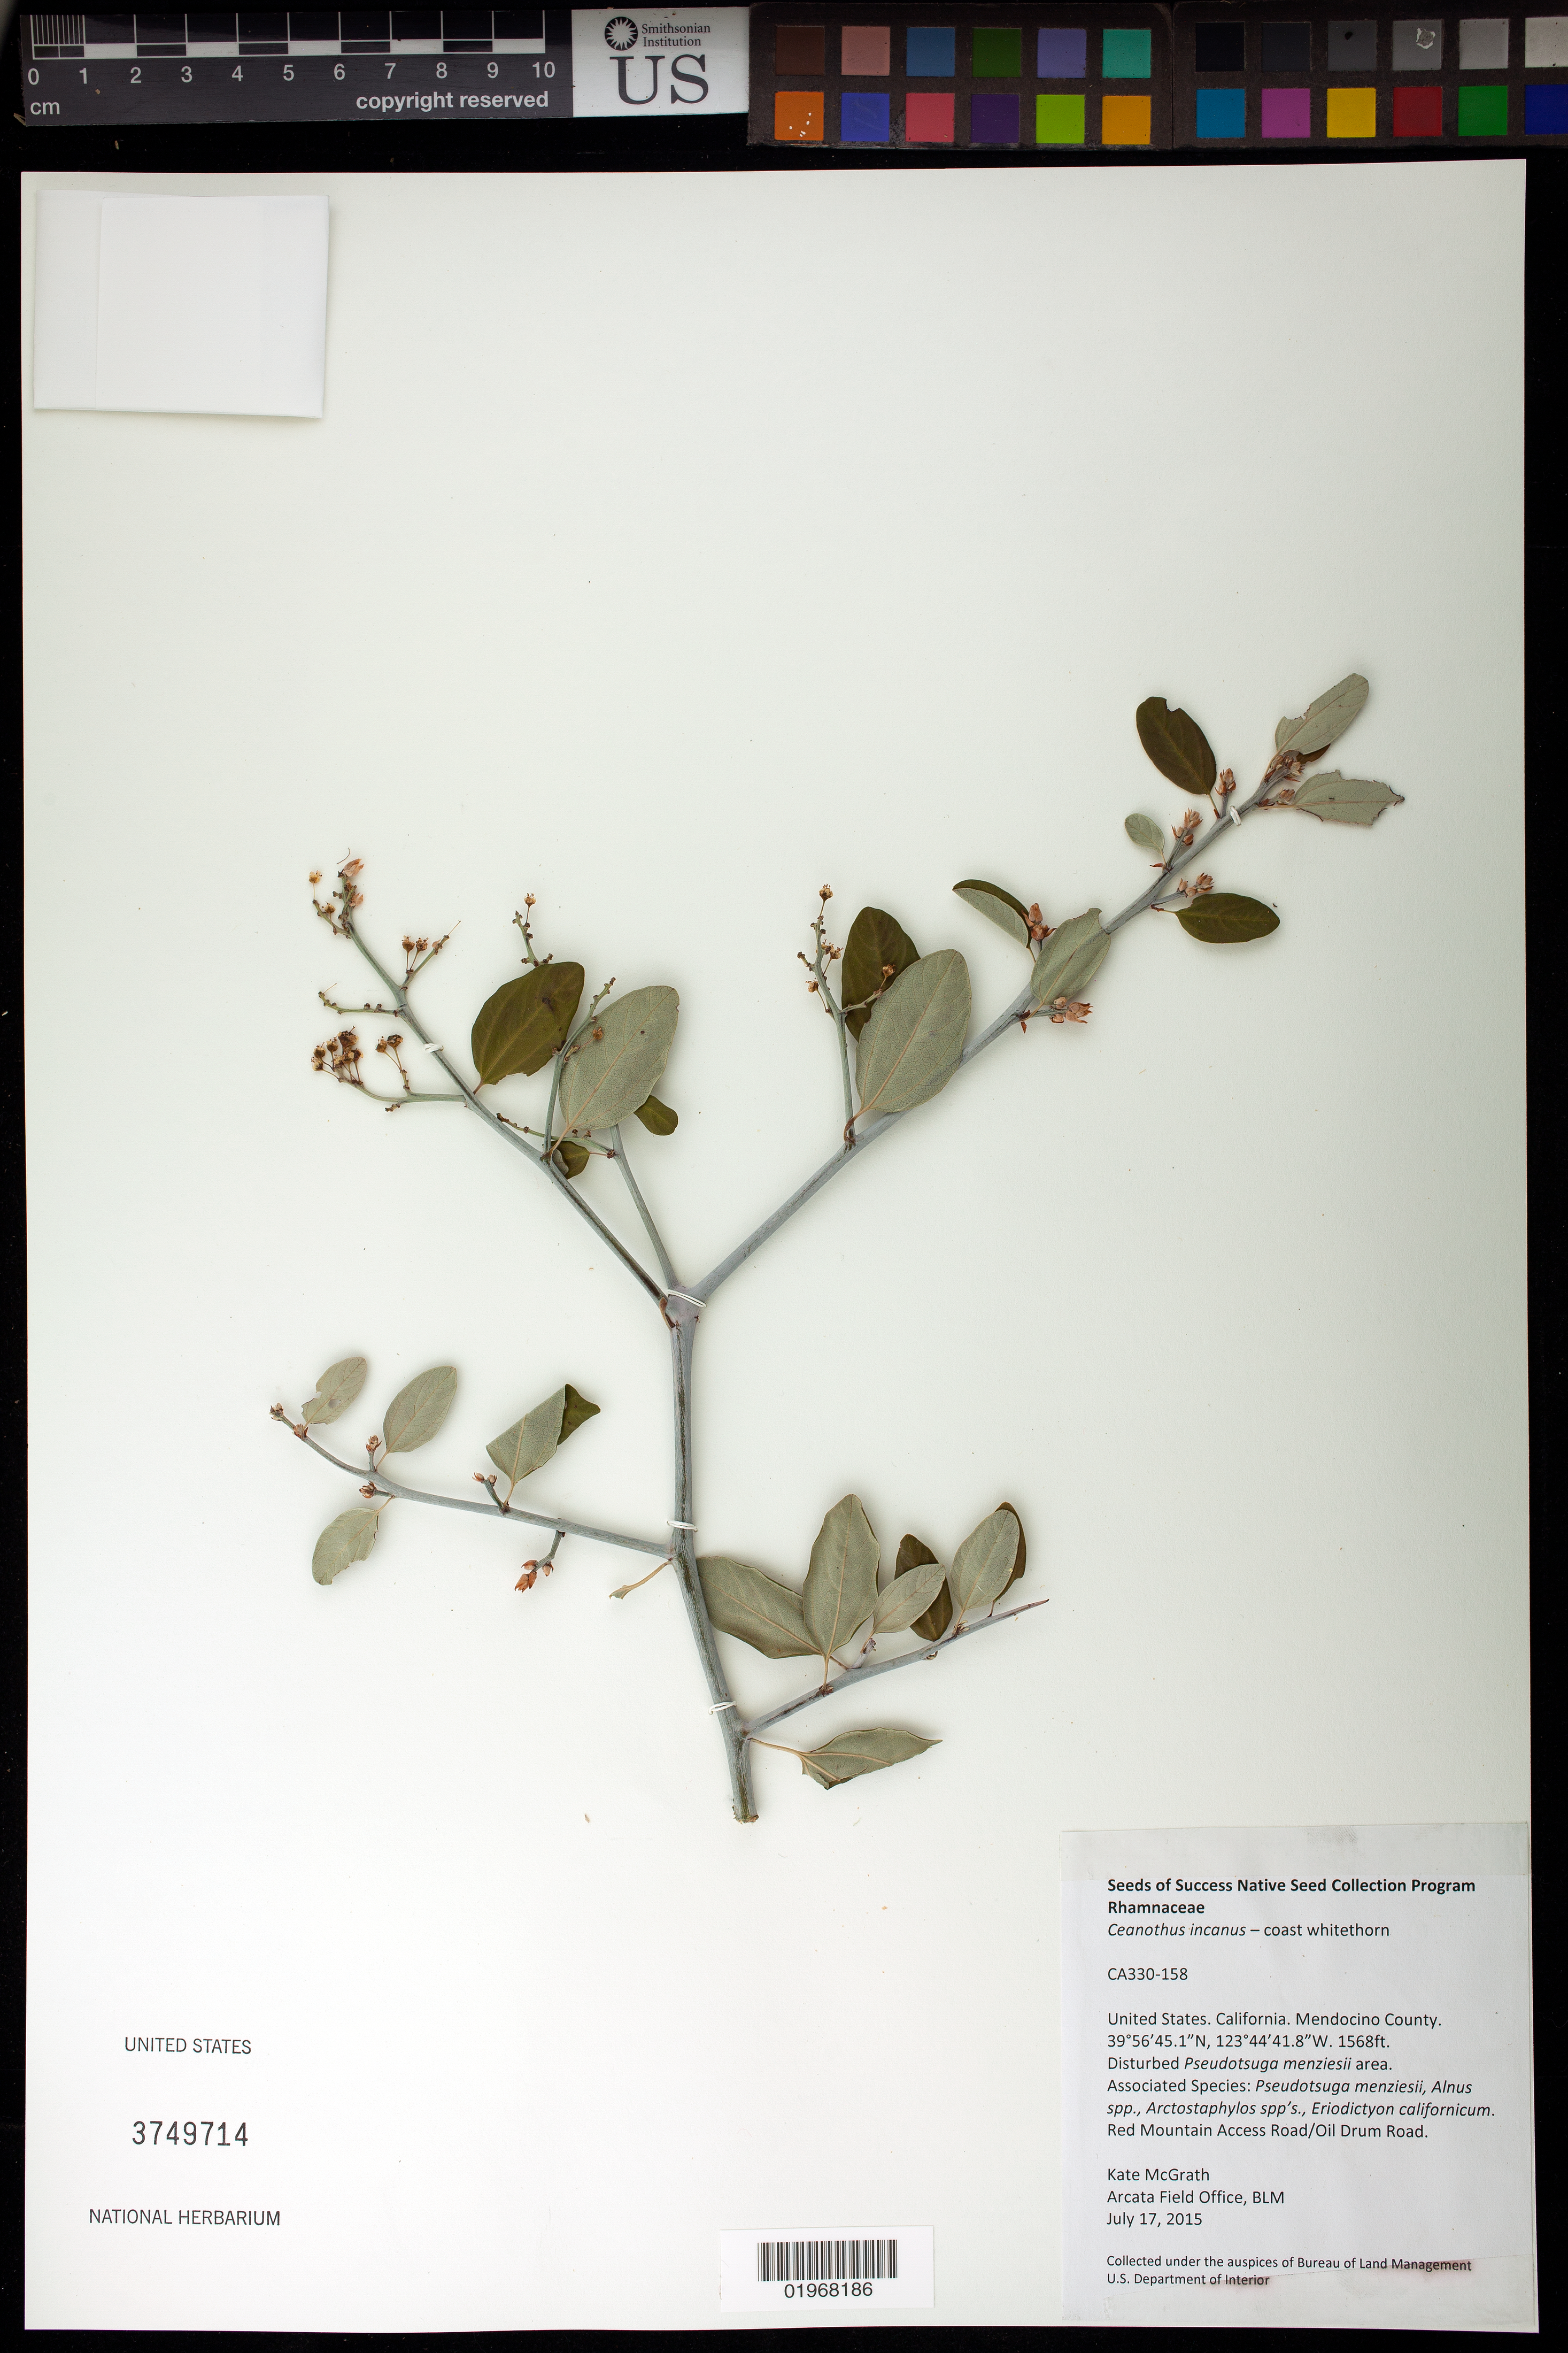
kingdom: Plantae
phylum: Tracheophyta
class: Magnoliopsida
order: Rosales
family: Rhamnaceae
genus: Ceanothus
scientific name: Ceanothus incanus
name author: Torr. & A. Gray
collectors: K. McGrath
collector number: CA330-158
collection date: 2015-07-17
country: United States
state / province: California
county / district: Mendocino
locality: Red Mtn Rd and Oil Drum Rd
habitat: With Pseudotsuga menziesii, Alnus sp., Eriodictyon californicum.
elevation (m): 478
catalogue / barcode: US 3749714